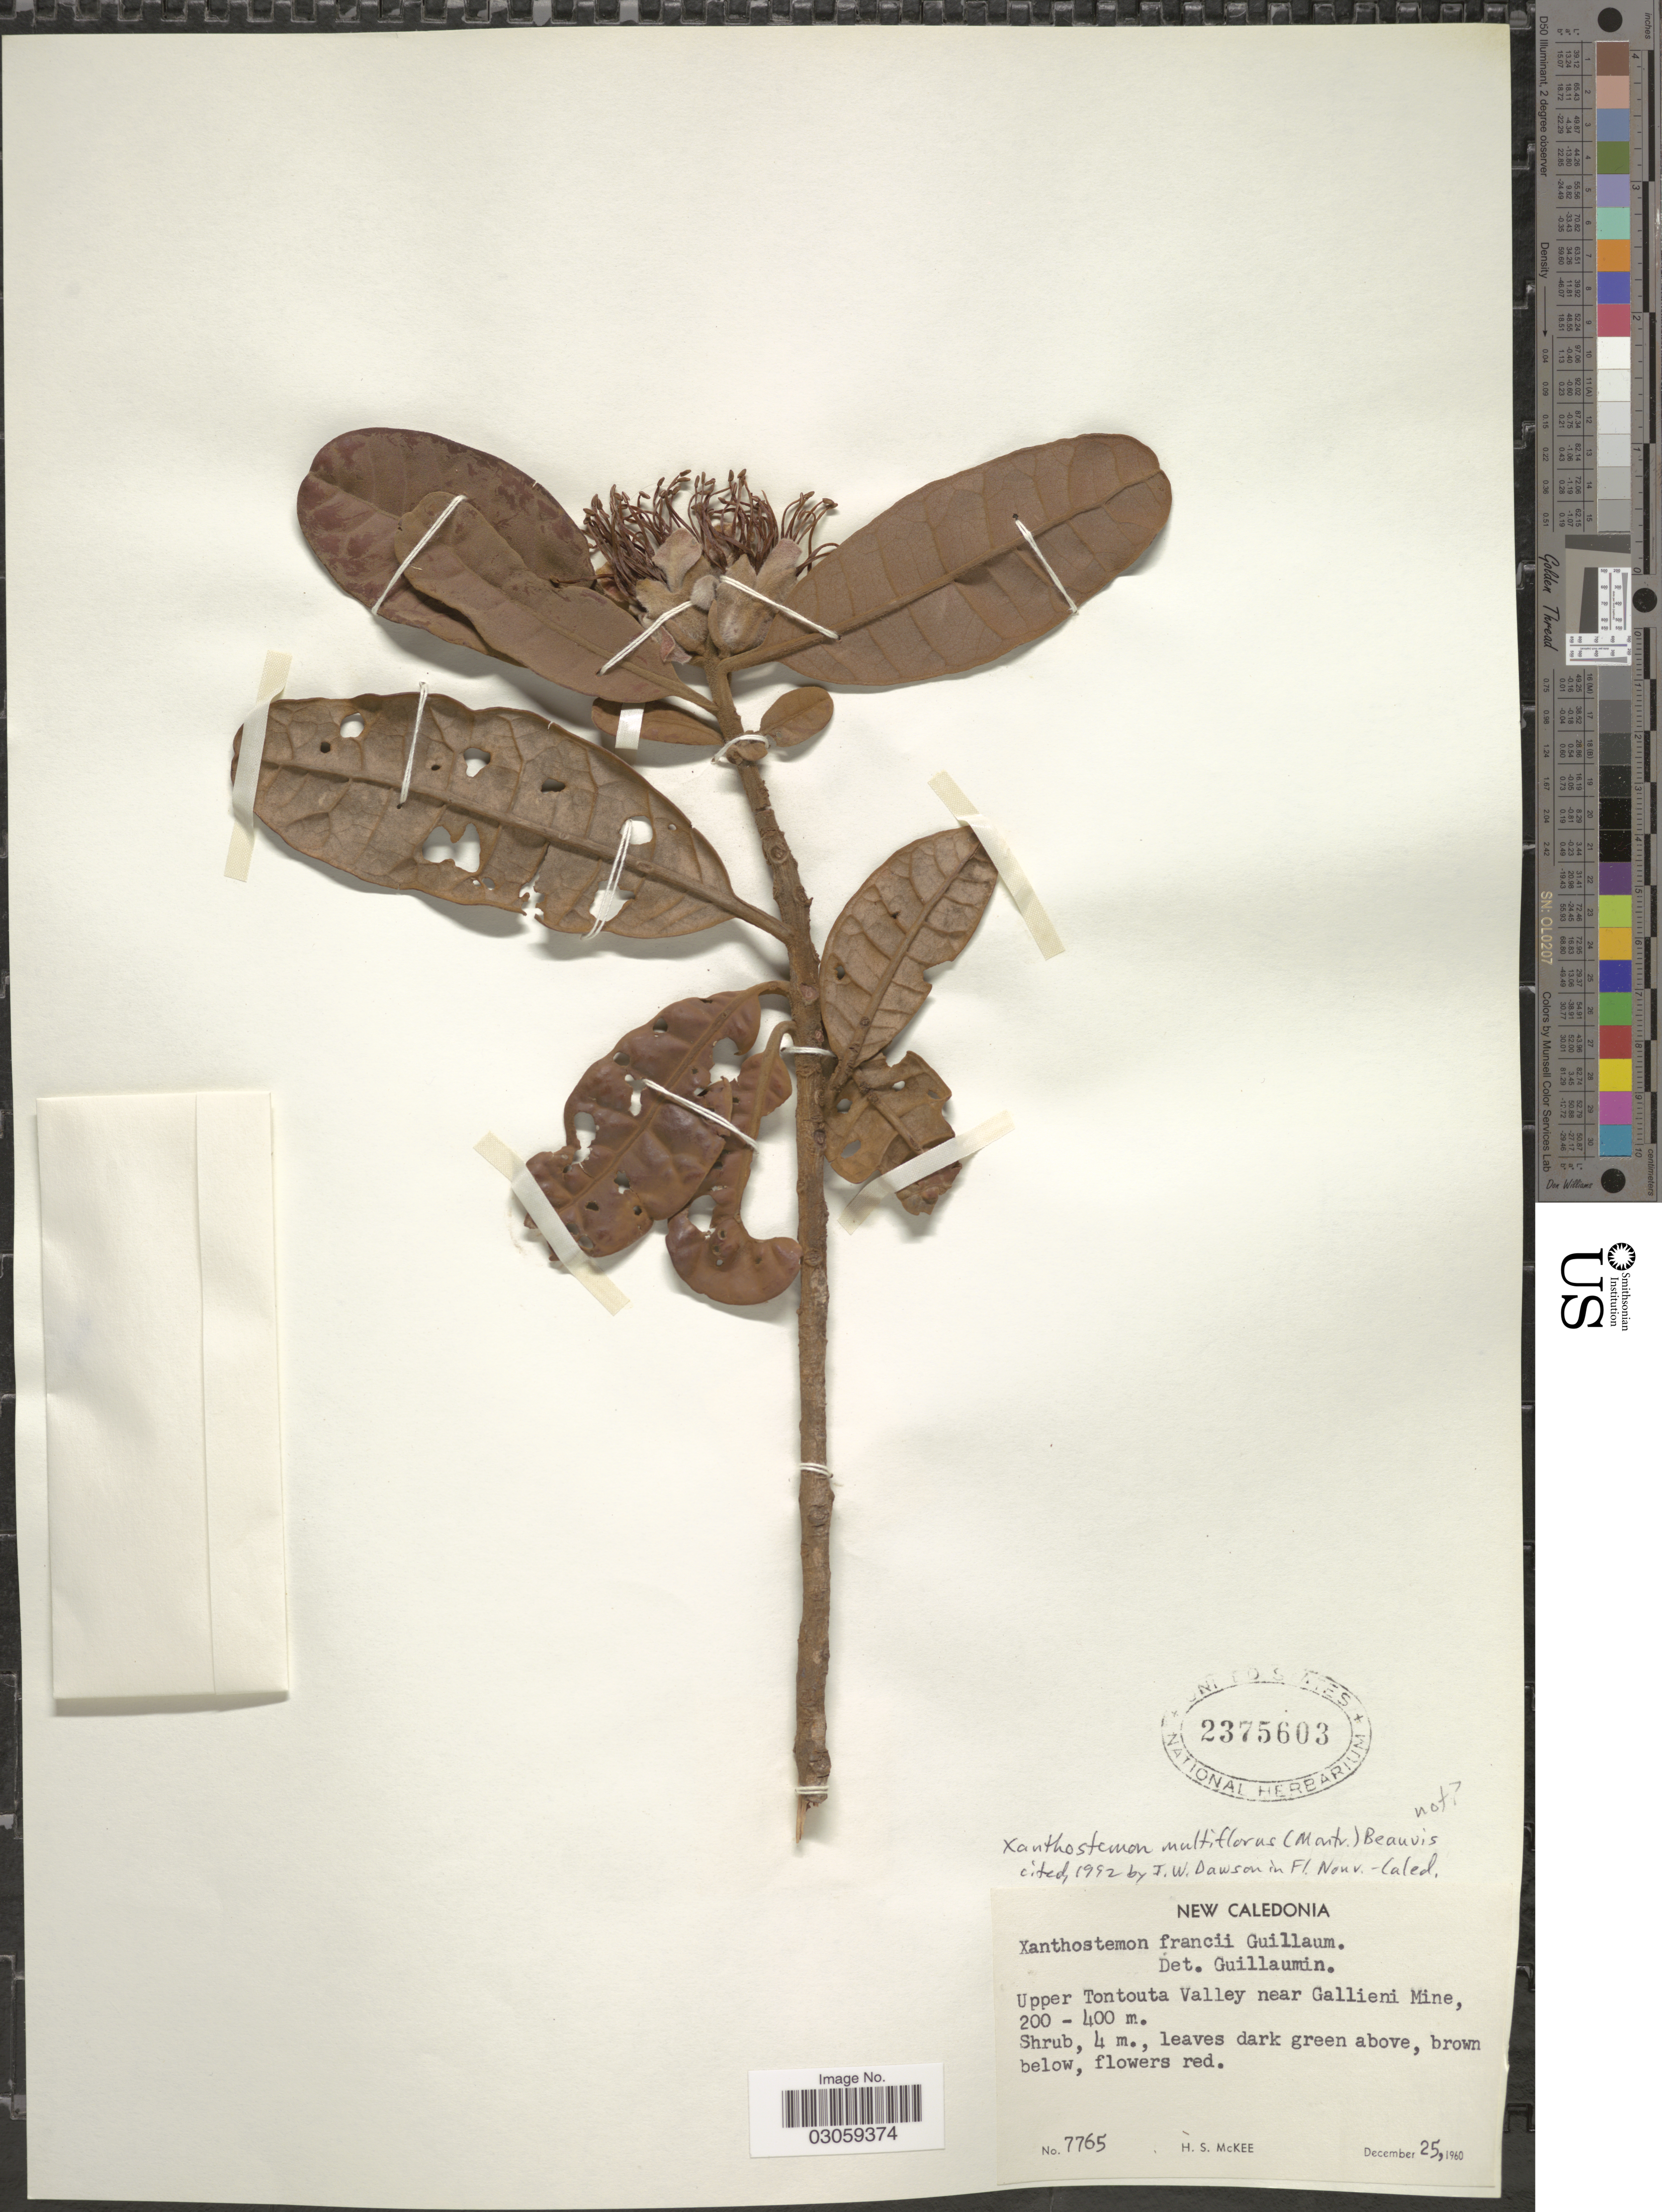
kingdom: Plantae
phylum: Tracheophyta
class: Magnoliopsida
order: Myrtales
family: Myrtaceae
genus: Xanthostemon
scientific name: Xanthostemon multiflorus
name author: (Montrouz.) Beauvis.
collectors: H. S. McKee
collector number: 7765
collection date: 1960-12-25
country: New Caledonia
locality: Upper Tontouta Valley near Gallieni Mine.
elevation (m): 200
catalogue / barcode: US 2375603